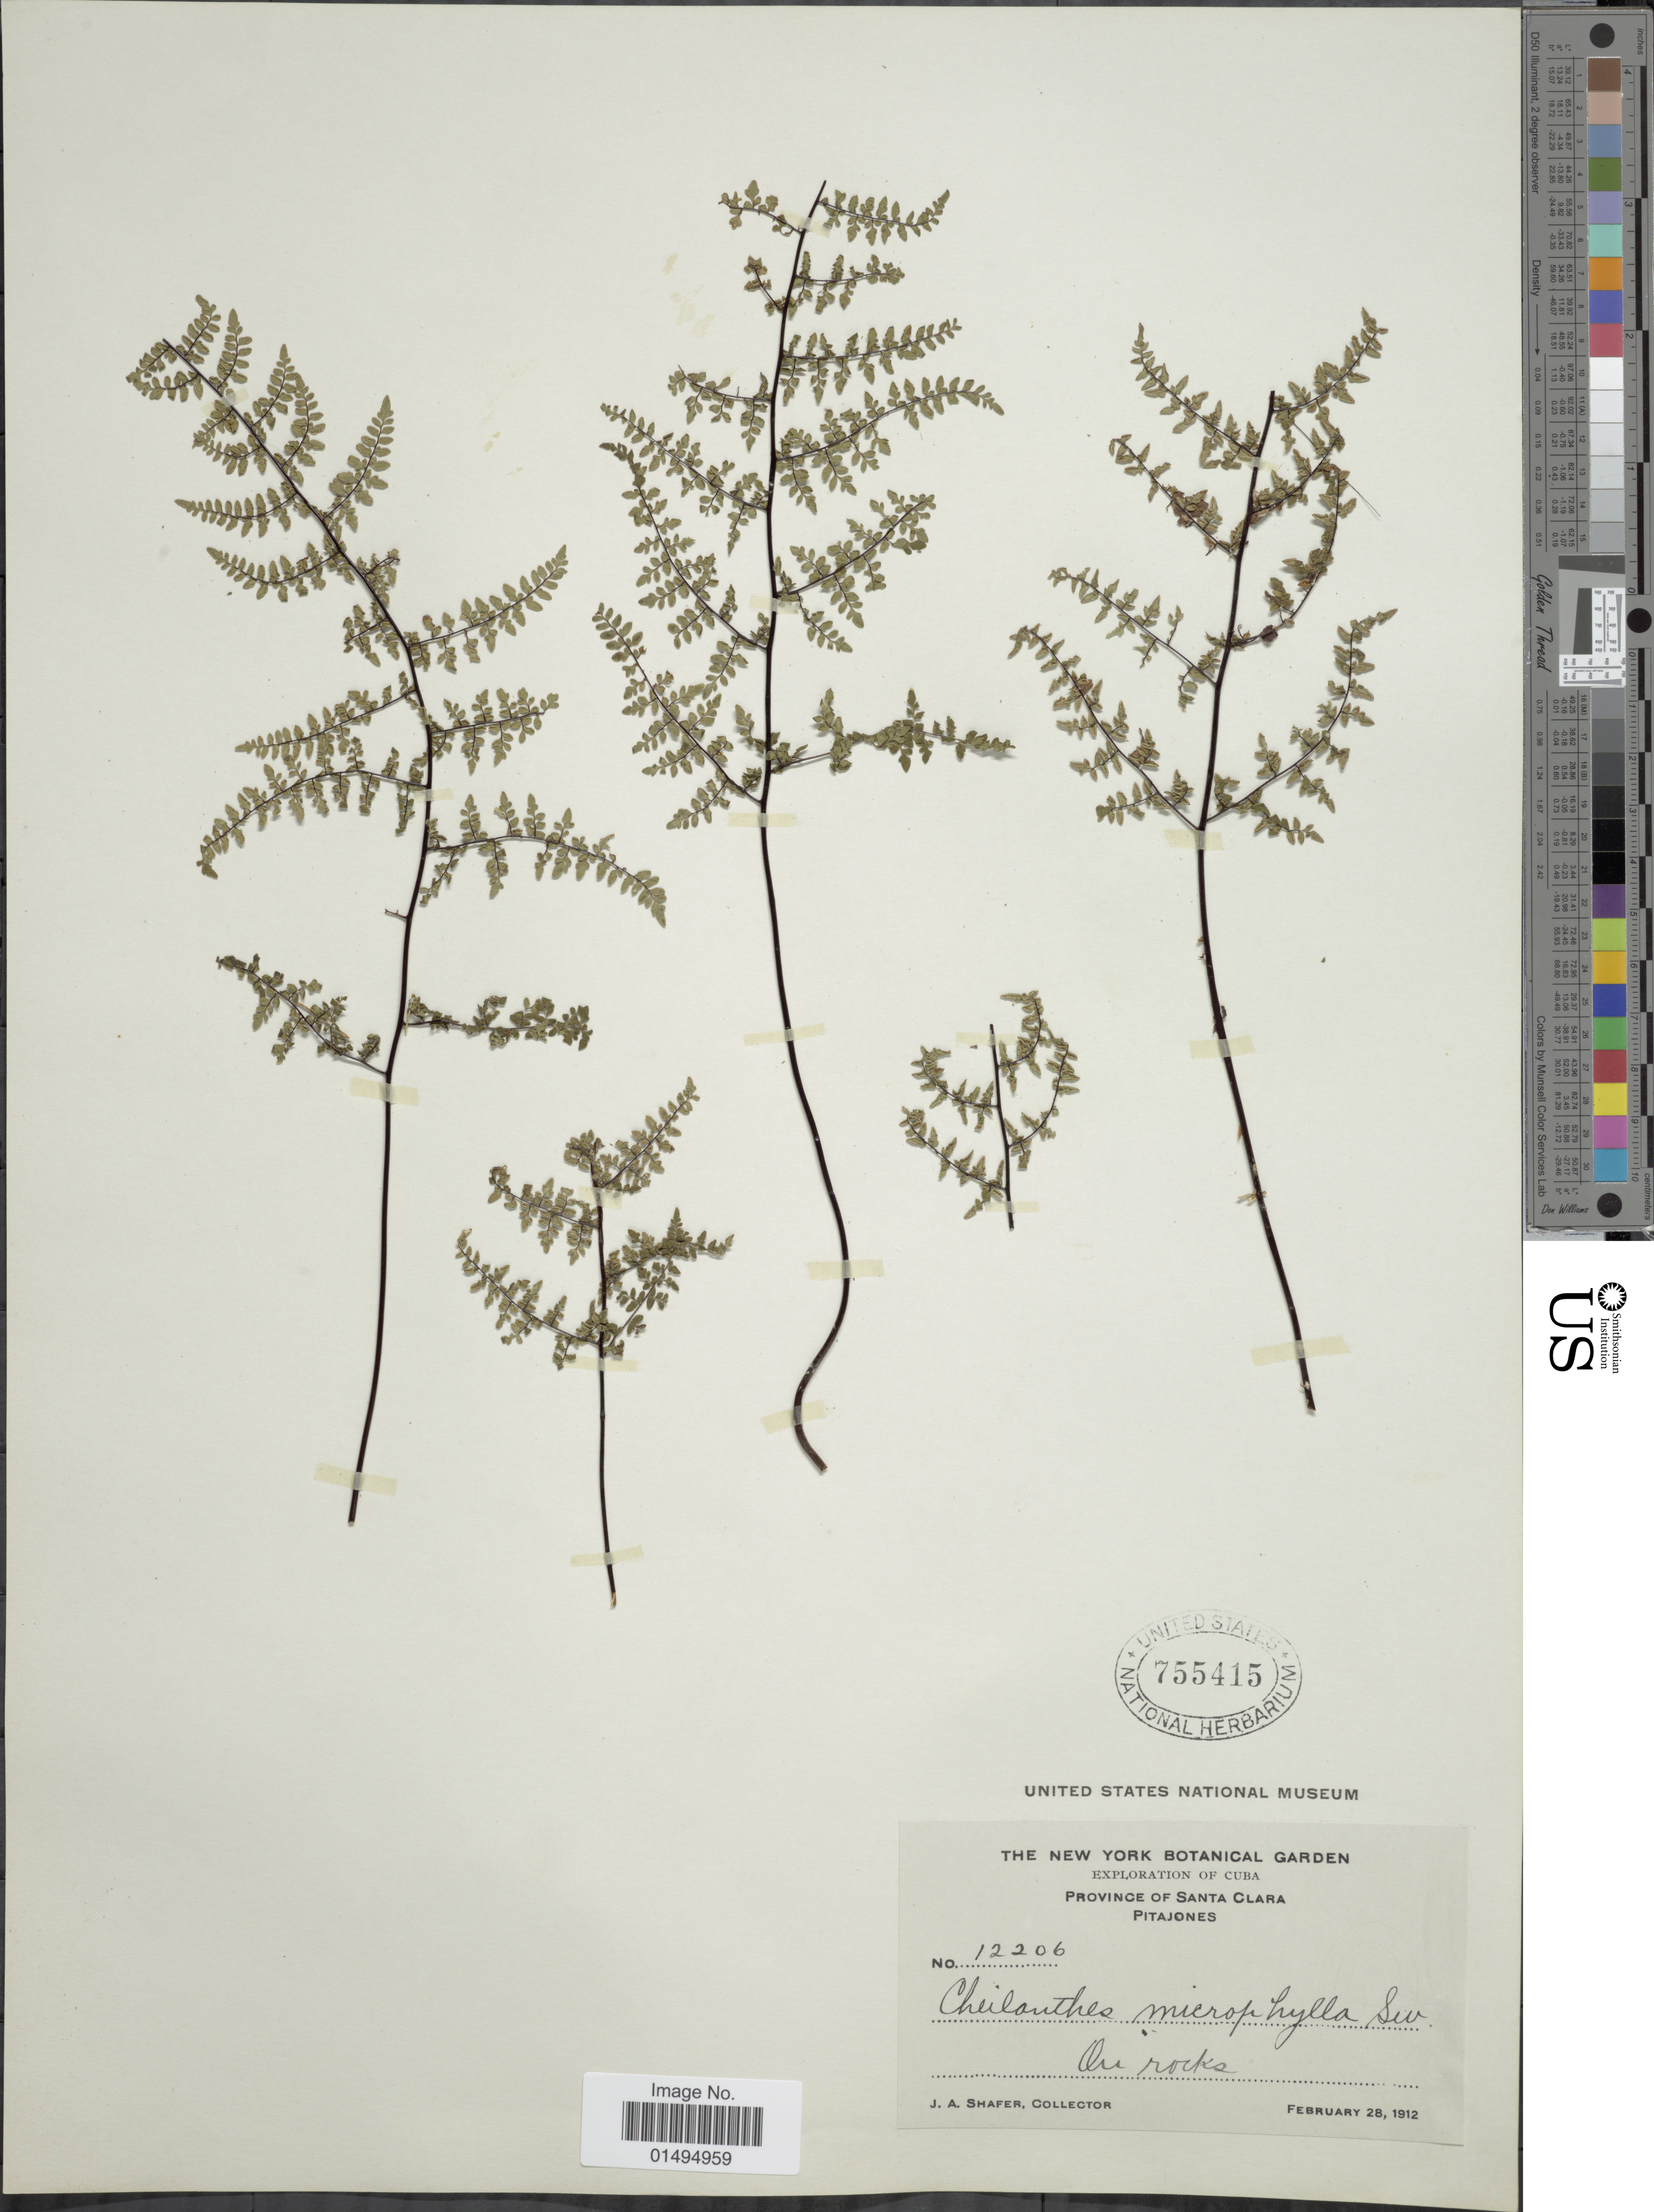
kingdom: Plantae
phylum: Tracheophyta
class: Polypodiopsida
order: Polypodiales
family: Pteridaceae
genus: Myriopteris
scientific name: Myriopteris microphylla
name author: (Sw.) Grusz & Windham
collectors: J. A. Shafer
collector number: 12206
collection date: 1912-02-28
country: Cuba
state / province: Las Villas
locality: Province of Santa Clara, Pitajones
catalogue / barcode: US 755415